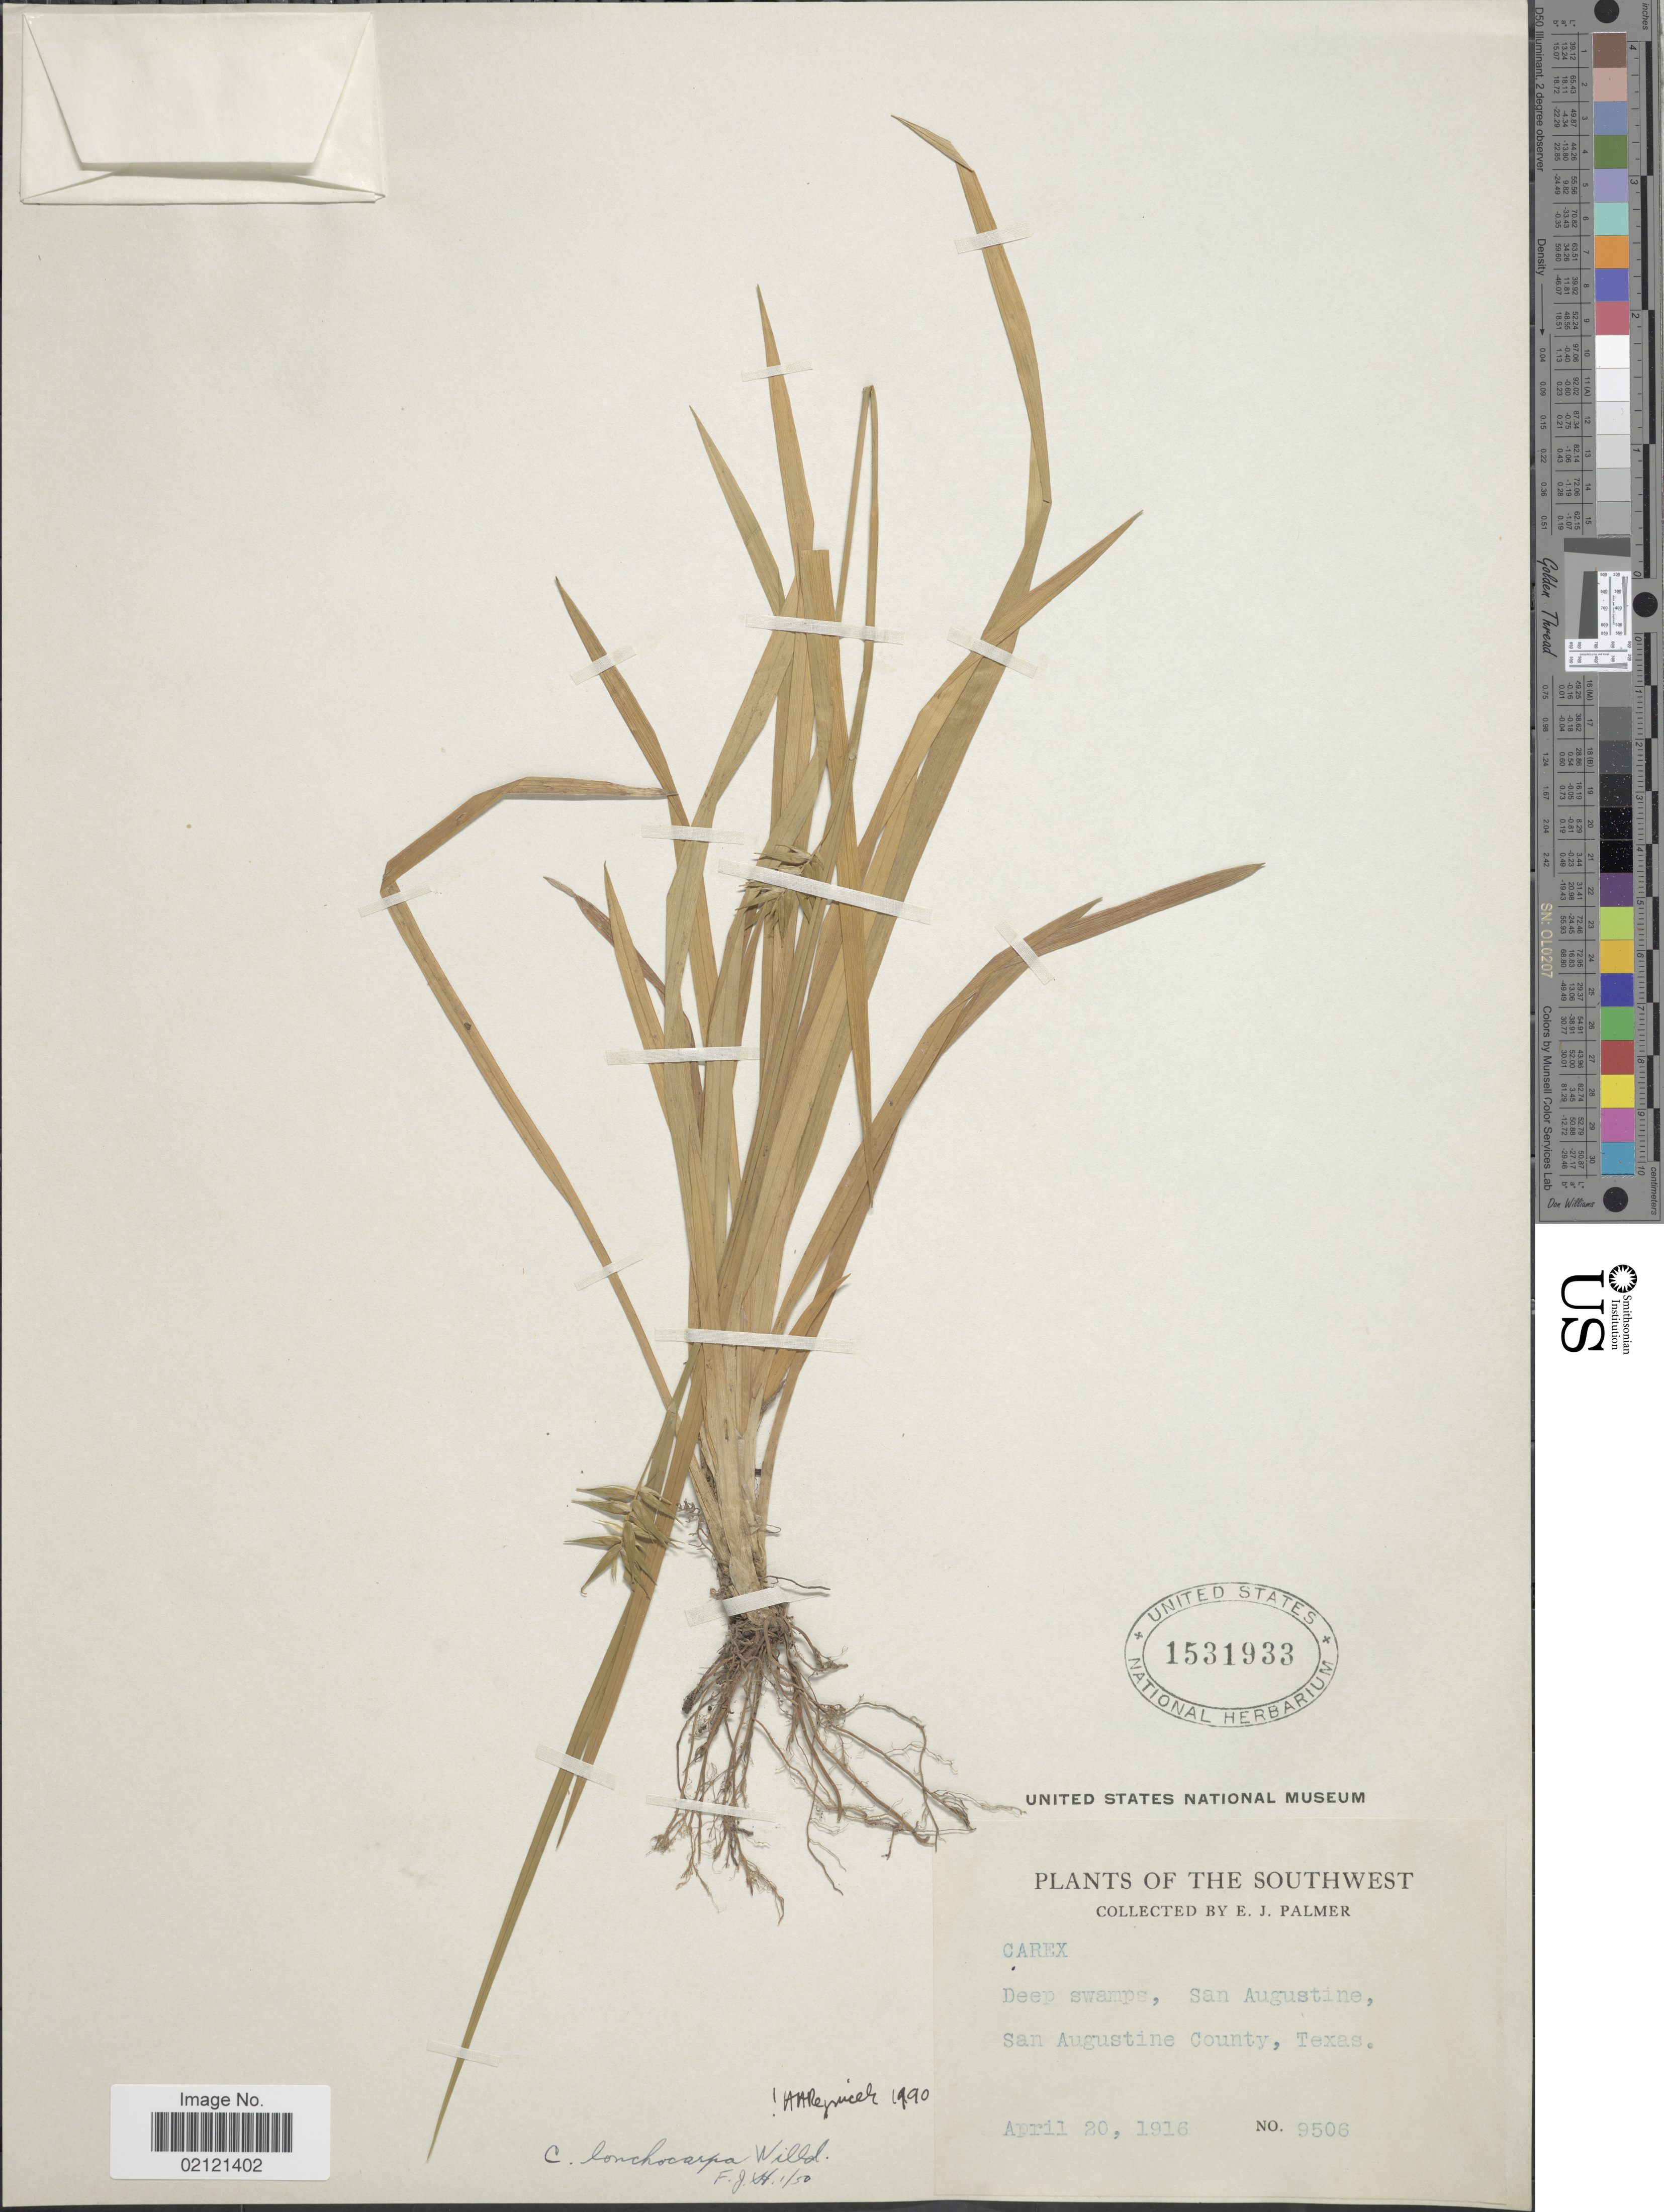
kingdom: Plantae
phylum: Tracheophyta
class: Liliopsida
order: Poales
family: Cyperaceae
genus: Carex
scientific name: Carex lonchocarpa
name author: Willd. ex Spreng.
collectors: E. J. Palmer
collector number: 9506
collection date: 1916-04-20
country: United States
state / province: Texas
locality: The Southwest, Deep swamps, San Augustine, San Augustine County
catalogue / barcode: US 1531933